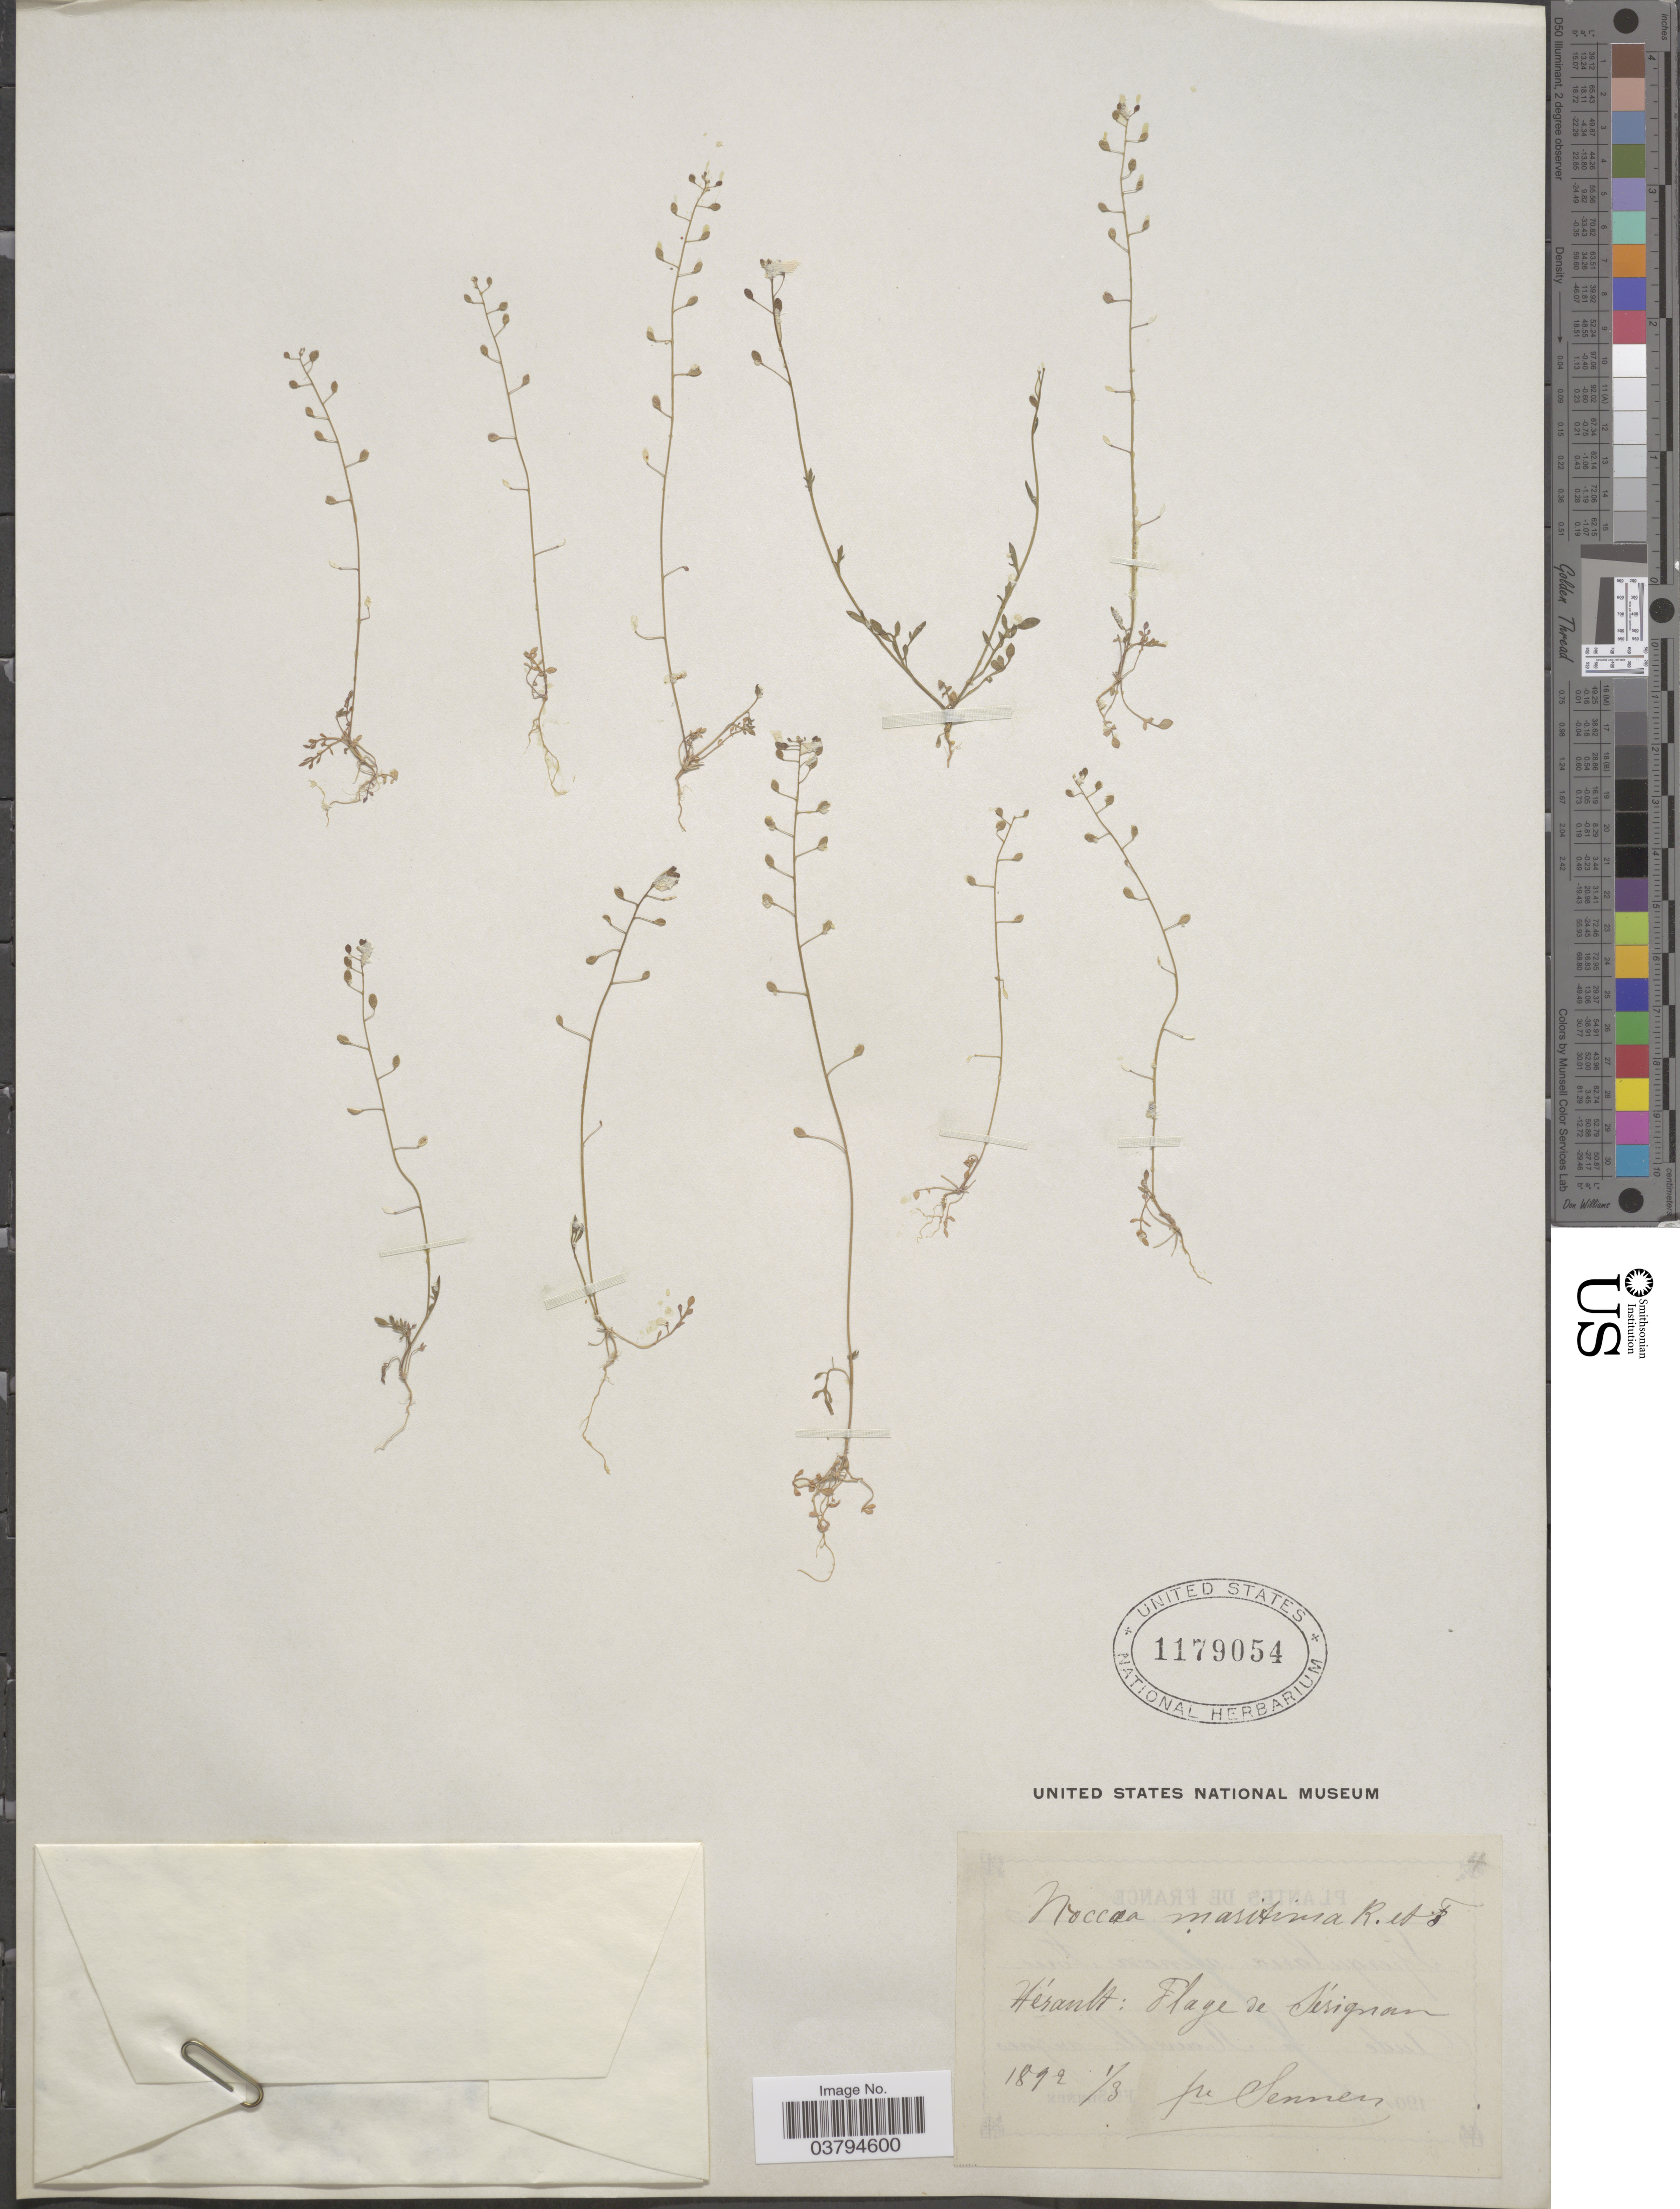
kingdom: Plantae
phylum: Tracheophyta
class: Magnoliopsida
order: Brassicales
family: Brassicaceae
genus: Hutchinsia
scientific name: Hutchinsia maritima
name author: Jord.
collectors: E. Sennen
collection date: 1892-03-01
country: France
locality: Hérault: Flage de Serignan.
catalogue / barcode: US 1179054